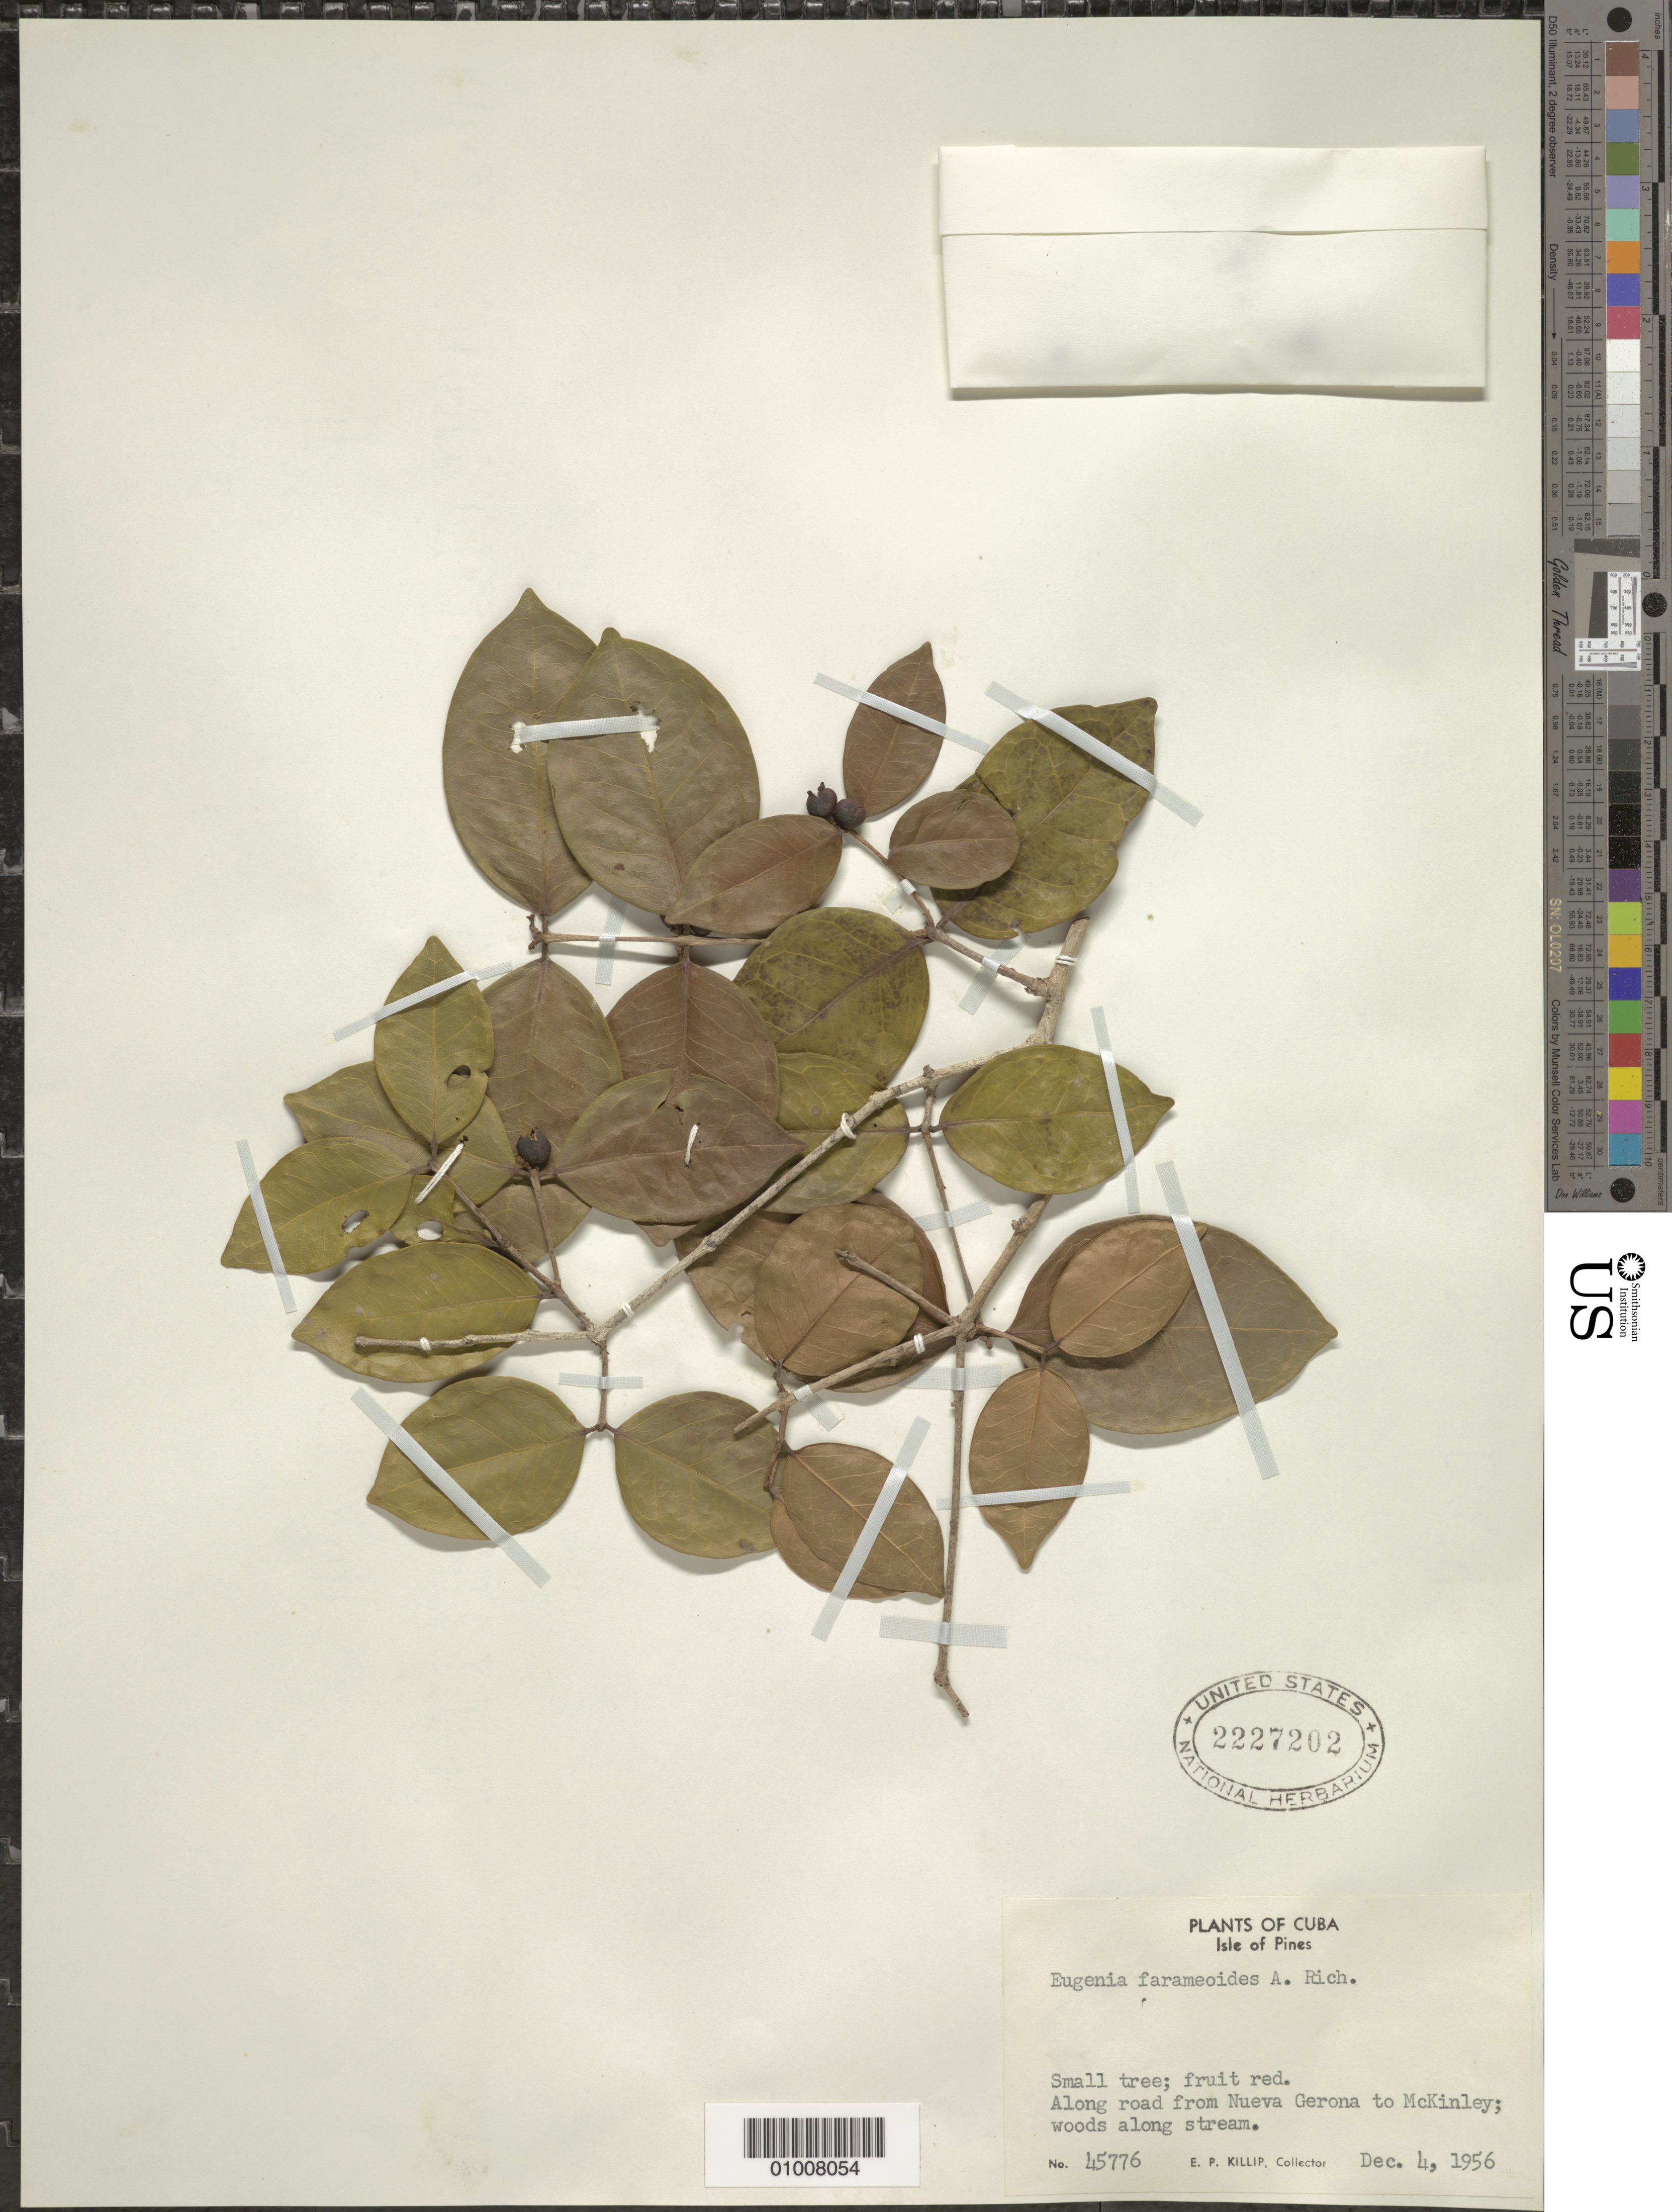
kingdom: Plantae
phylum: Tracheophyta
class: Magnoliopsida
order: Myrtales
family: Myrtaceae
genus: Eugenia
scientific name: Eugenia farameoides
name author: A. Rich.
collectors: E. P. Killip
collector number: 45776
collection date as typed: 04 Dec 1956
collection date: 1956-12-04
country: Cuba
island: Isla de la Juventud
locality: Isle of Pines, Along road from Nueva Gerona to McKinley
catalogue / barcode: US 2227202